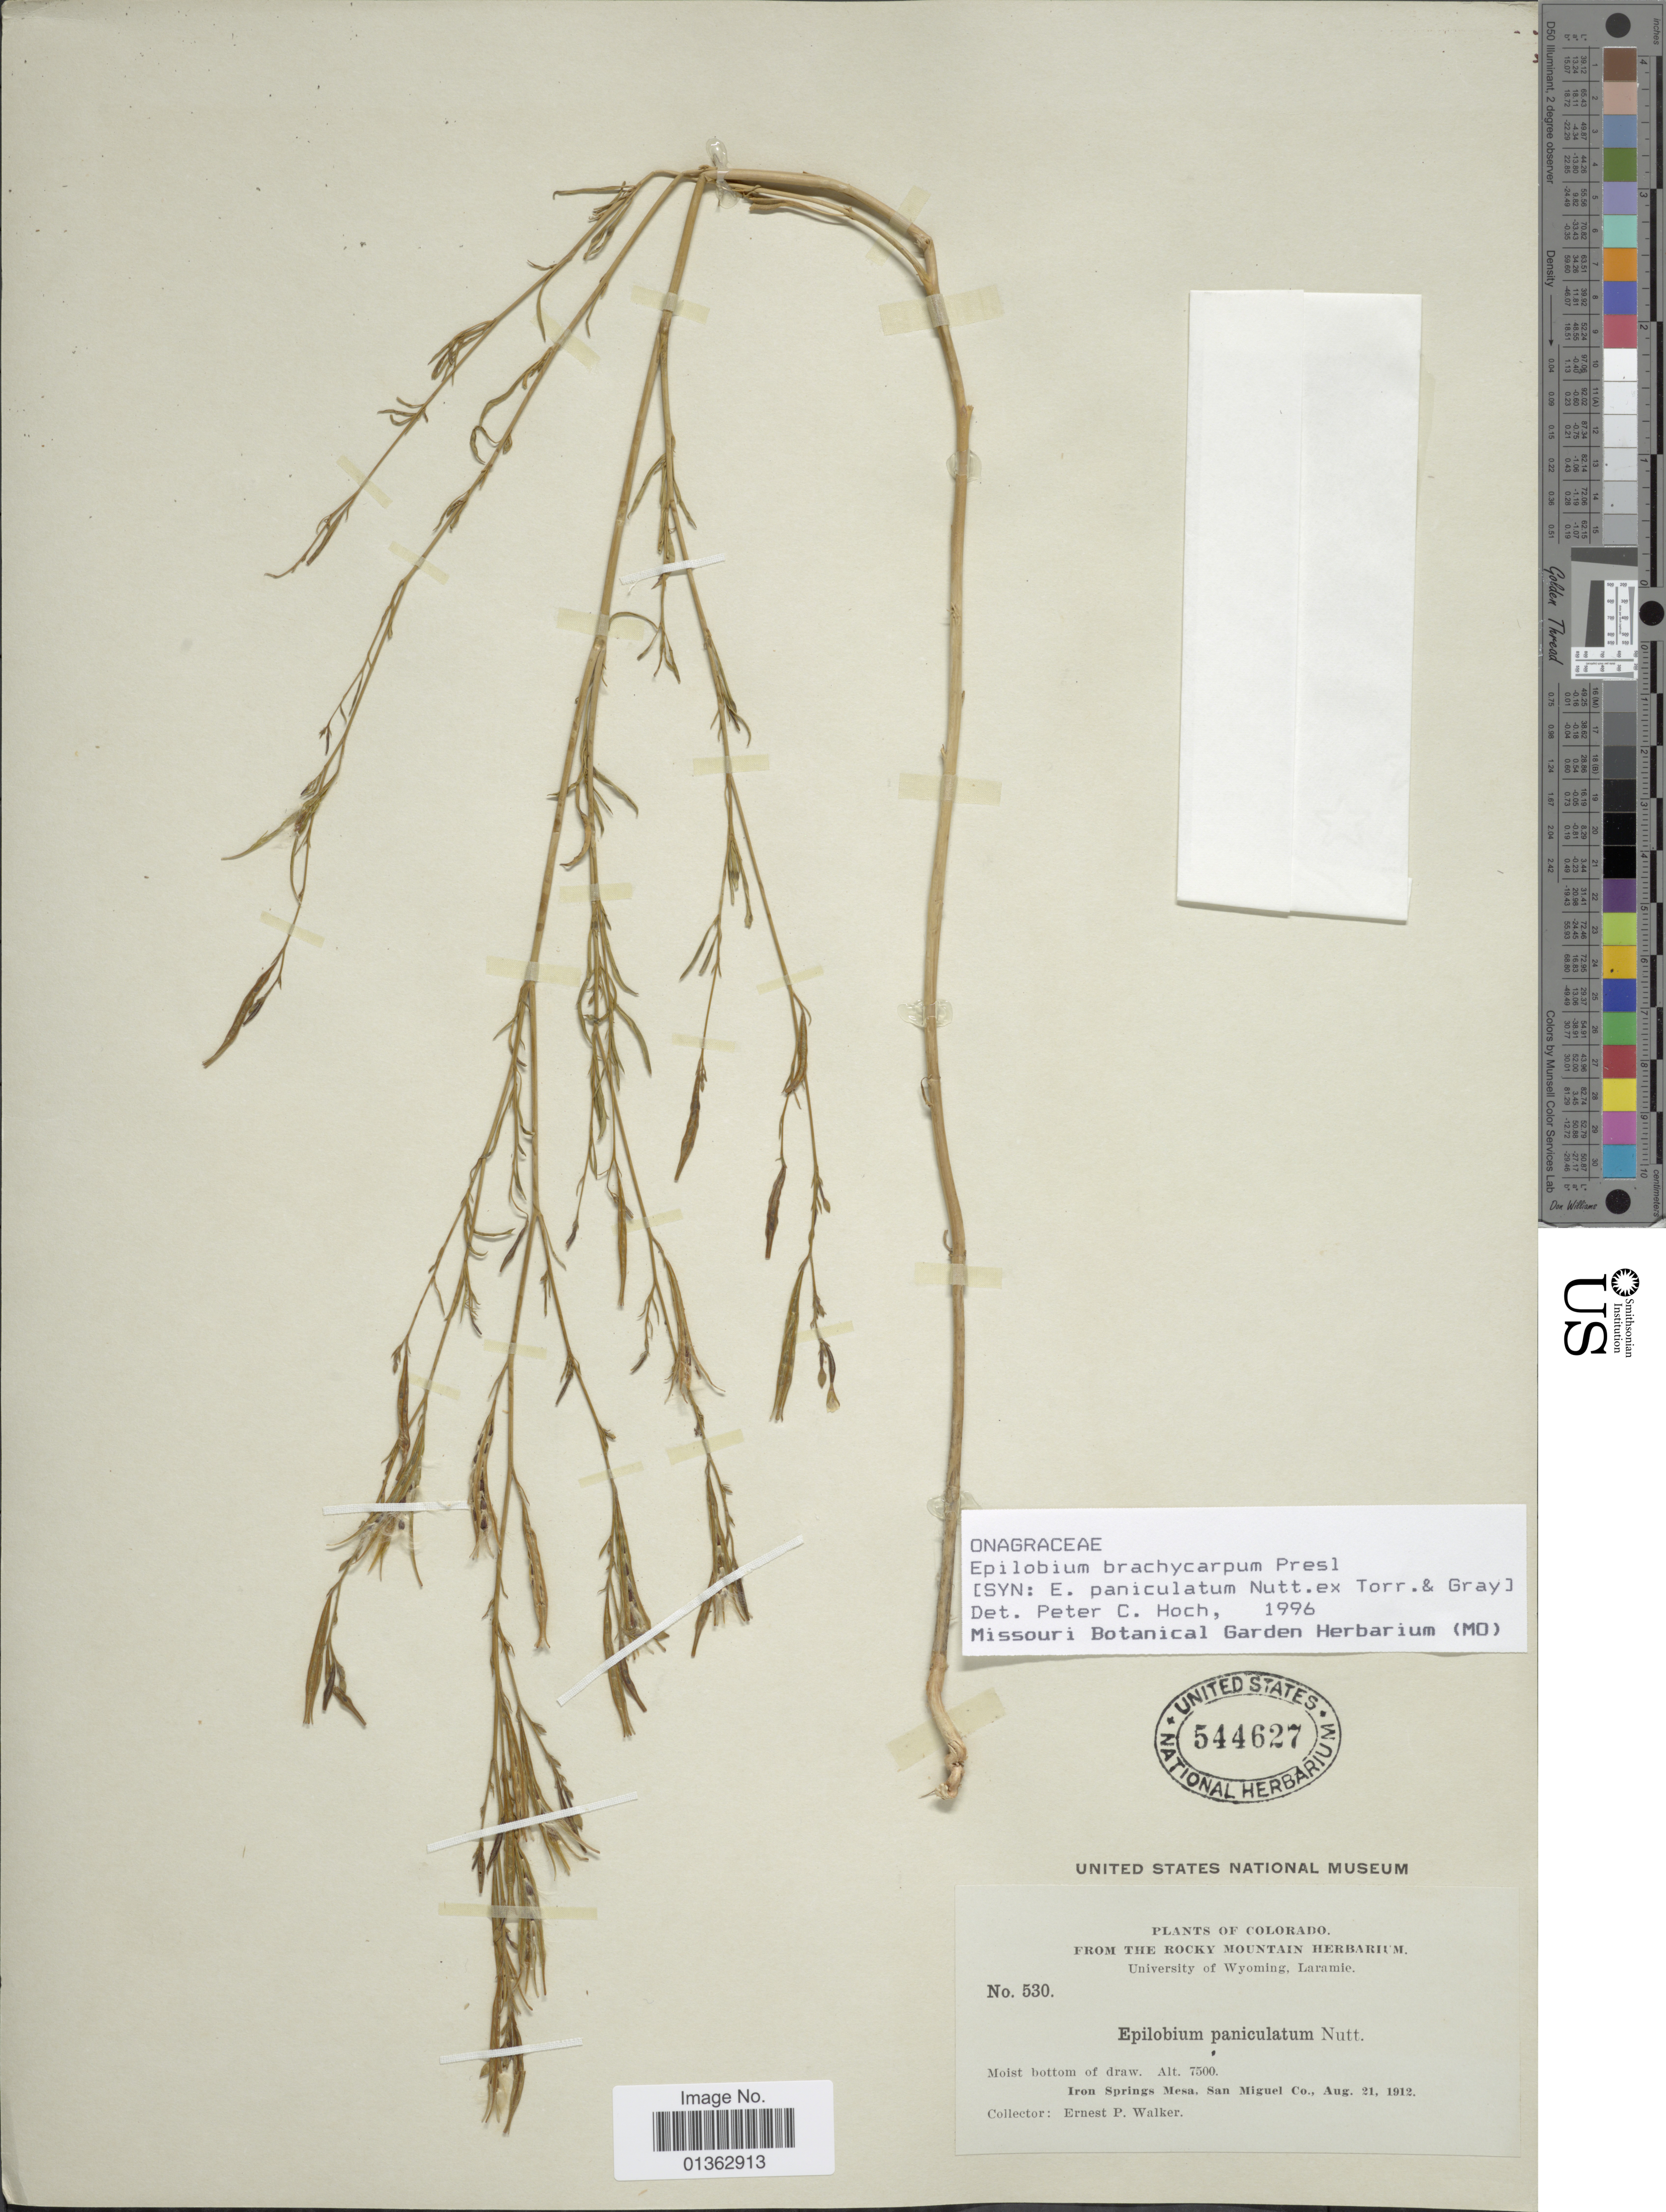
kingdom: Plantae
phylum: Tracheophyta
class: Magnoliopsida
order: Myrtales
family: Onagraceae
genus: Epilobium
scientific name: Epilobium brachycarpum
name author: C. Presl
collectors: E. P. Walker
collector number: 530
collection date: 1912-08-21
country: United States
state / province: Colorado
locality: Iron Springs Mesa. San Miguel Co.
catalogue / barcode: US 544627